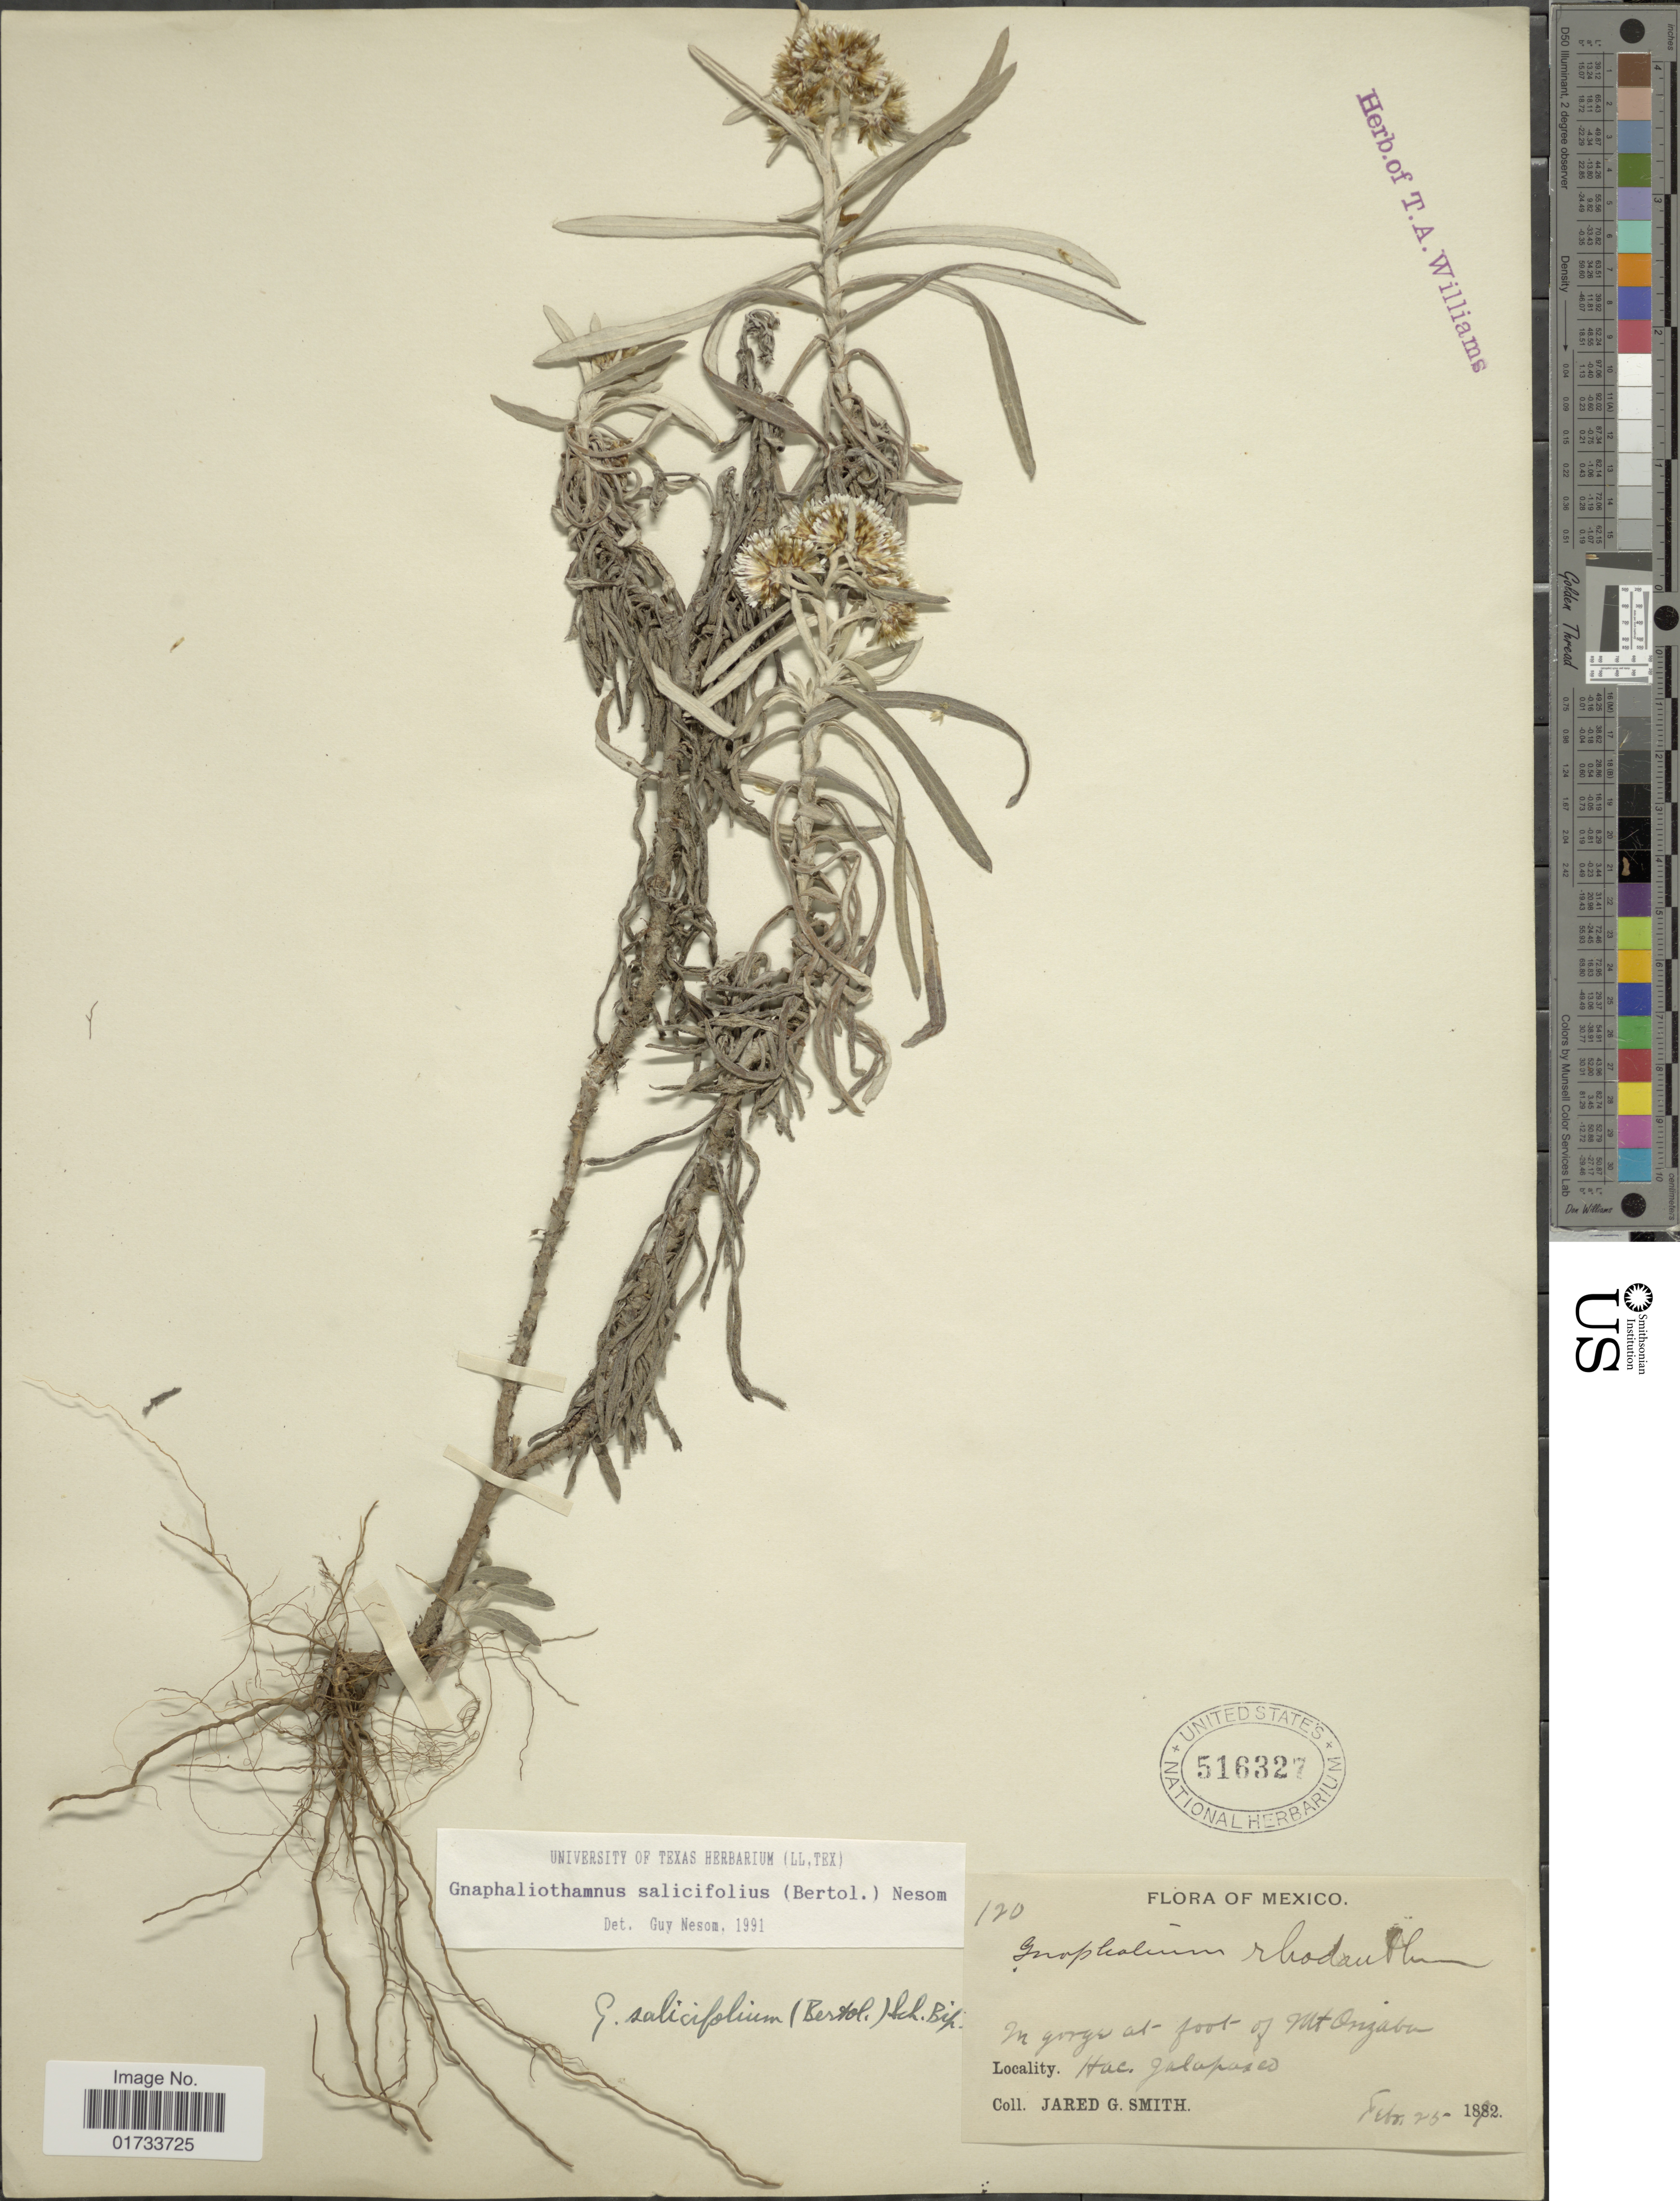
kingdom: Plantae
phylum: Tracheophyta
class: Magnoliopsida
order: Asterales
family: Asteraceae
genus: Chionolaena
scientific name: Chionolaena salicifolia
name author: (Bertol.) G.L. Nesom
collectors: J. G. Smith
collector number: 120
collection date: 1872-02-25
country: Mexico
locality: In gorge at foot of Mt. Orizaba, Hac. Jalapasco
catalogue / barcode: US 516327